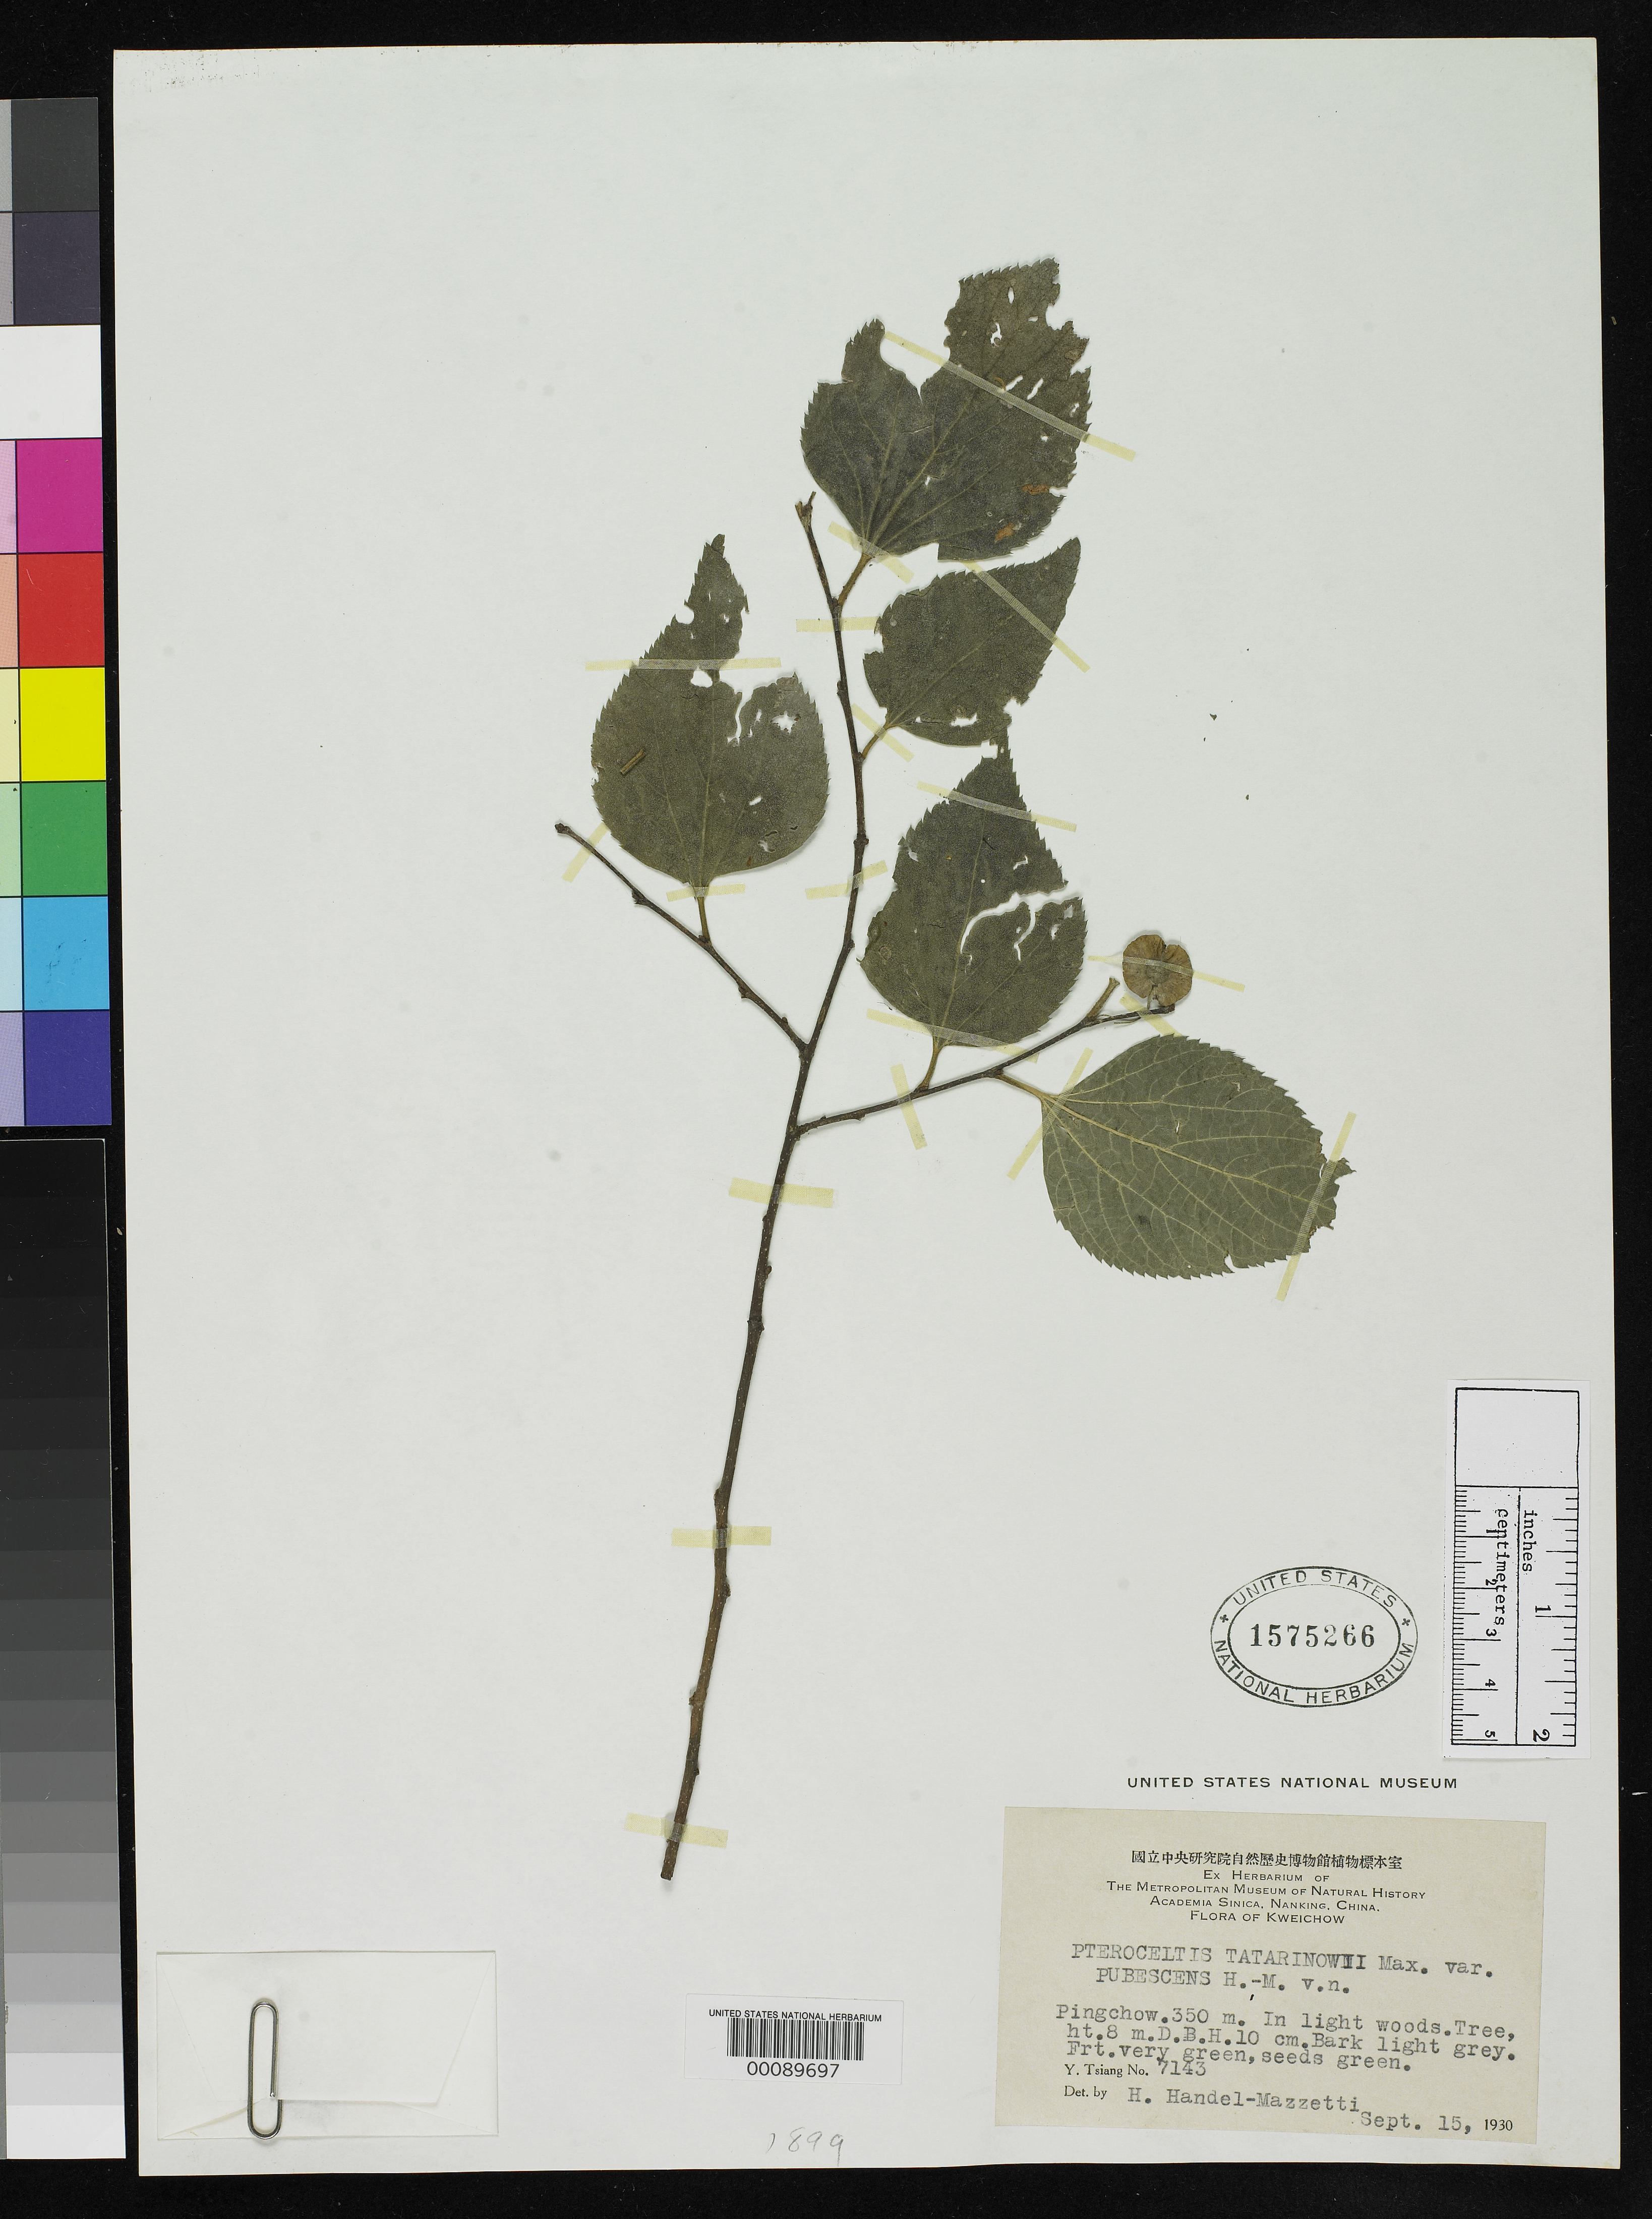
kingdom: Plantae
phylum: Tracheophyta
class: Magnoliopsida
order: Rosales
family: Cannabaceae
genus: Pteroceltis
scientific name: Pteroceltis tatarinowii var. pubescens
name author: Hand.-Mazz.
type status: Type Fragment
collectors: H. Handel-Mazzetti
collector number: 7143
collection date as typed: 15 Sep 1930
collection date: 1930-09-15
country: China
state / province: Guizhou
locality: Pingchow.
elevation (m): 350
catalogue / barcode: US 1575266